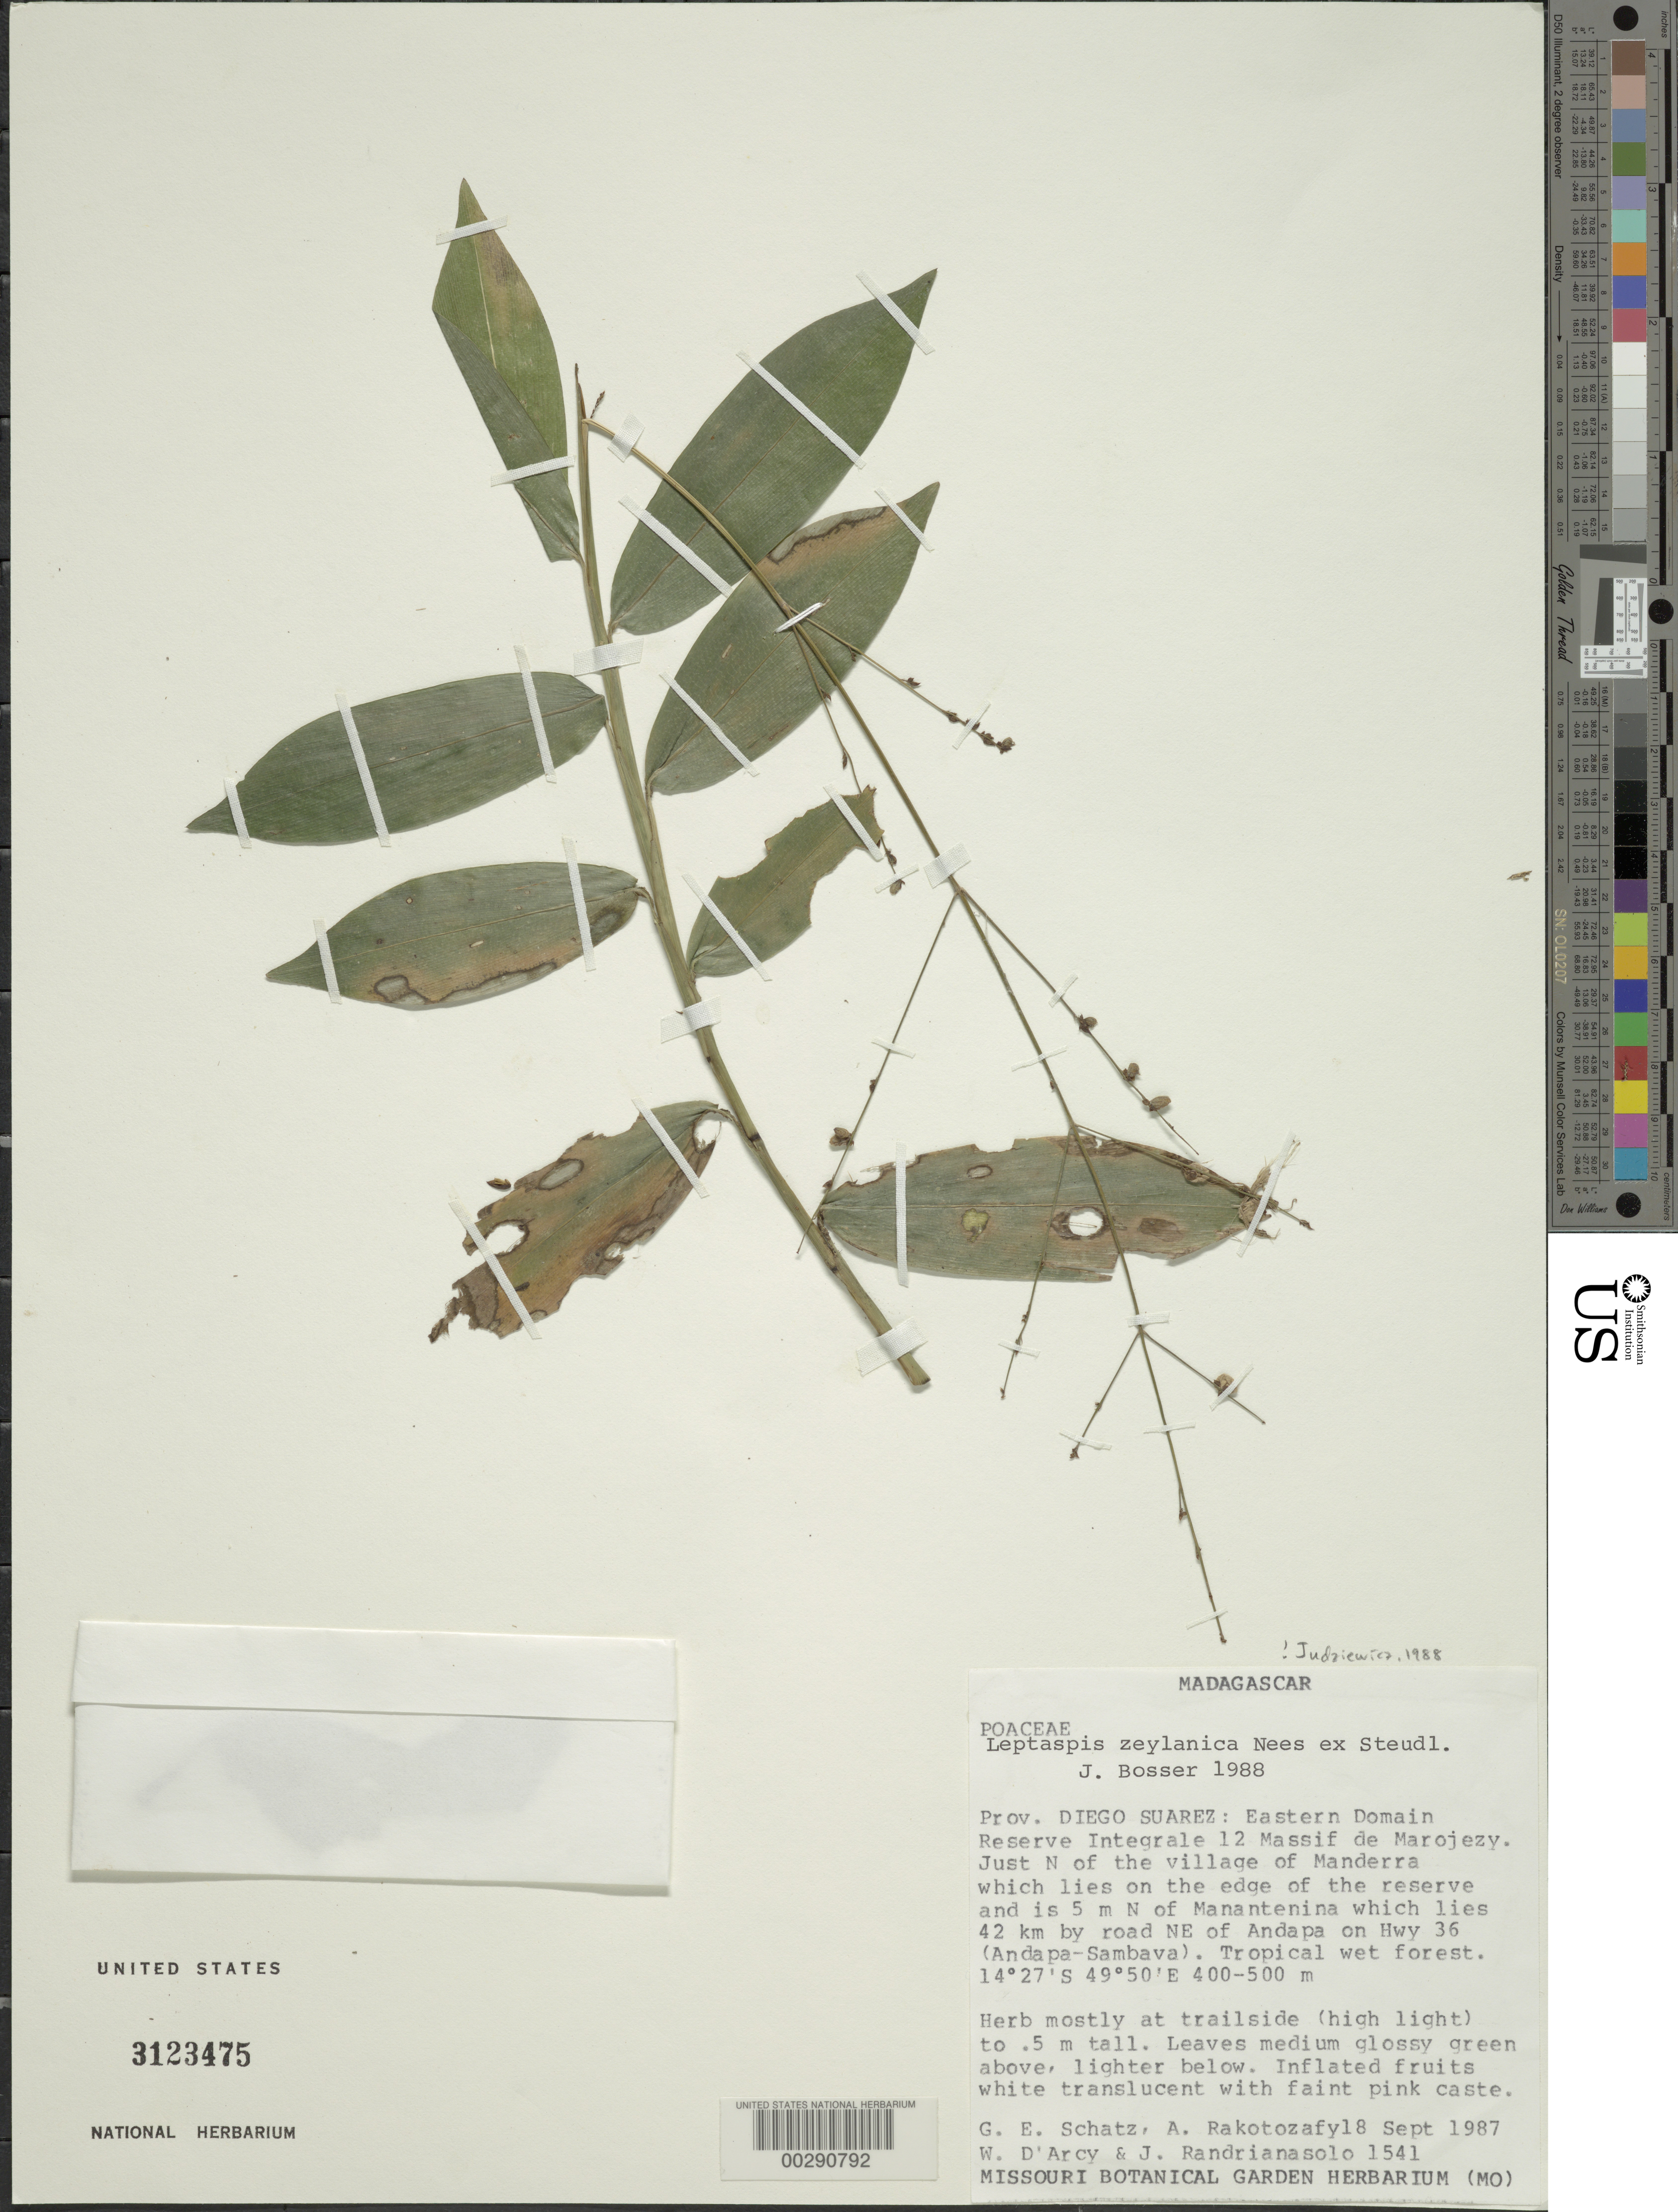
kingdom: Plantae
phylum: Tracheophyta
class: Liliopsida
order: Poales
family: Poaceae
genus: Leptaspis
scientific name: Leptaspis zeylanica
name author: Nees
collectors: G. Schatz, A. Rakotozafy, W. G. D'Arcy & J. Randrianasolo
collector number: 1541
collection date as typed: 18 Sep 1987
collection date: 1987-09-18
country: Madagascar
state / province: Sava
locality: Eastern domain reserve integrale 12 massif de marojezy; just n of the village of manderra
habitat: Tropical wet forest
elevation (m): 400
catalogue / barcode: US 3123475